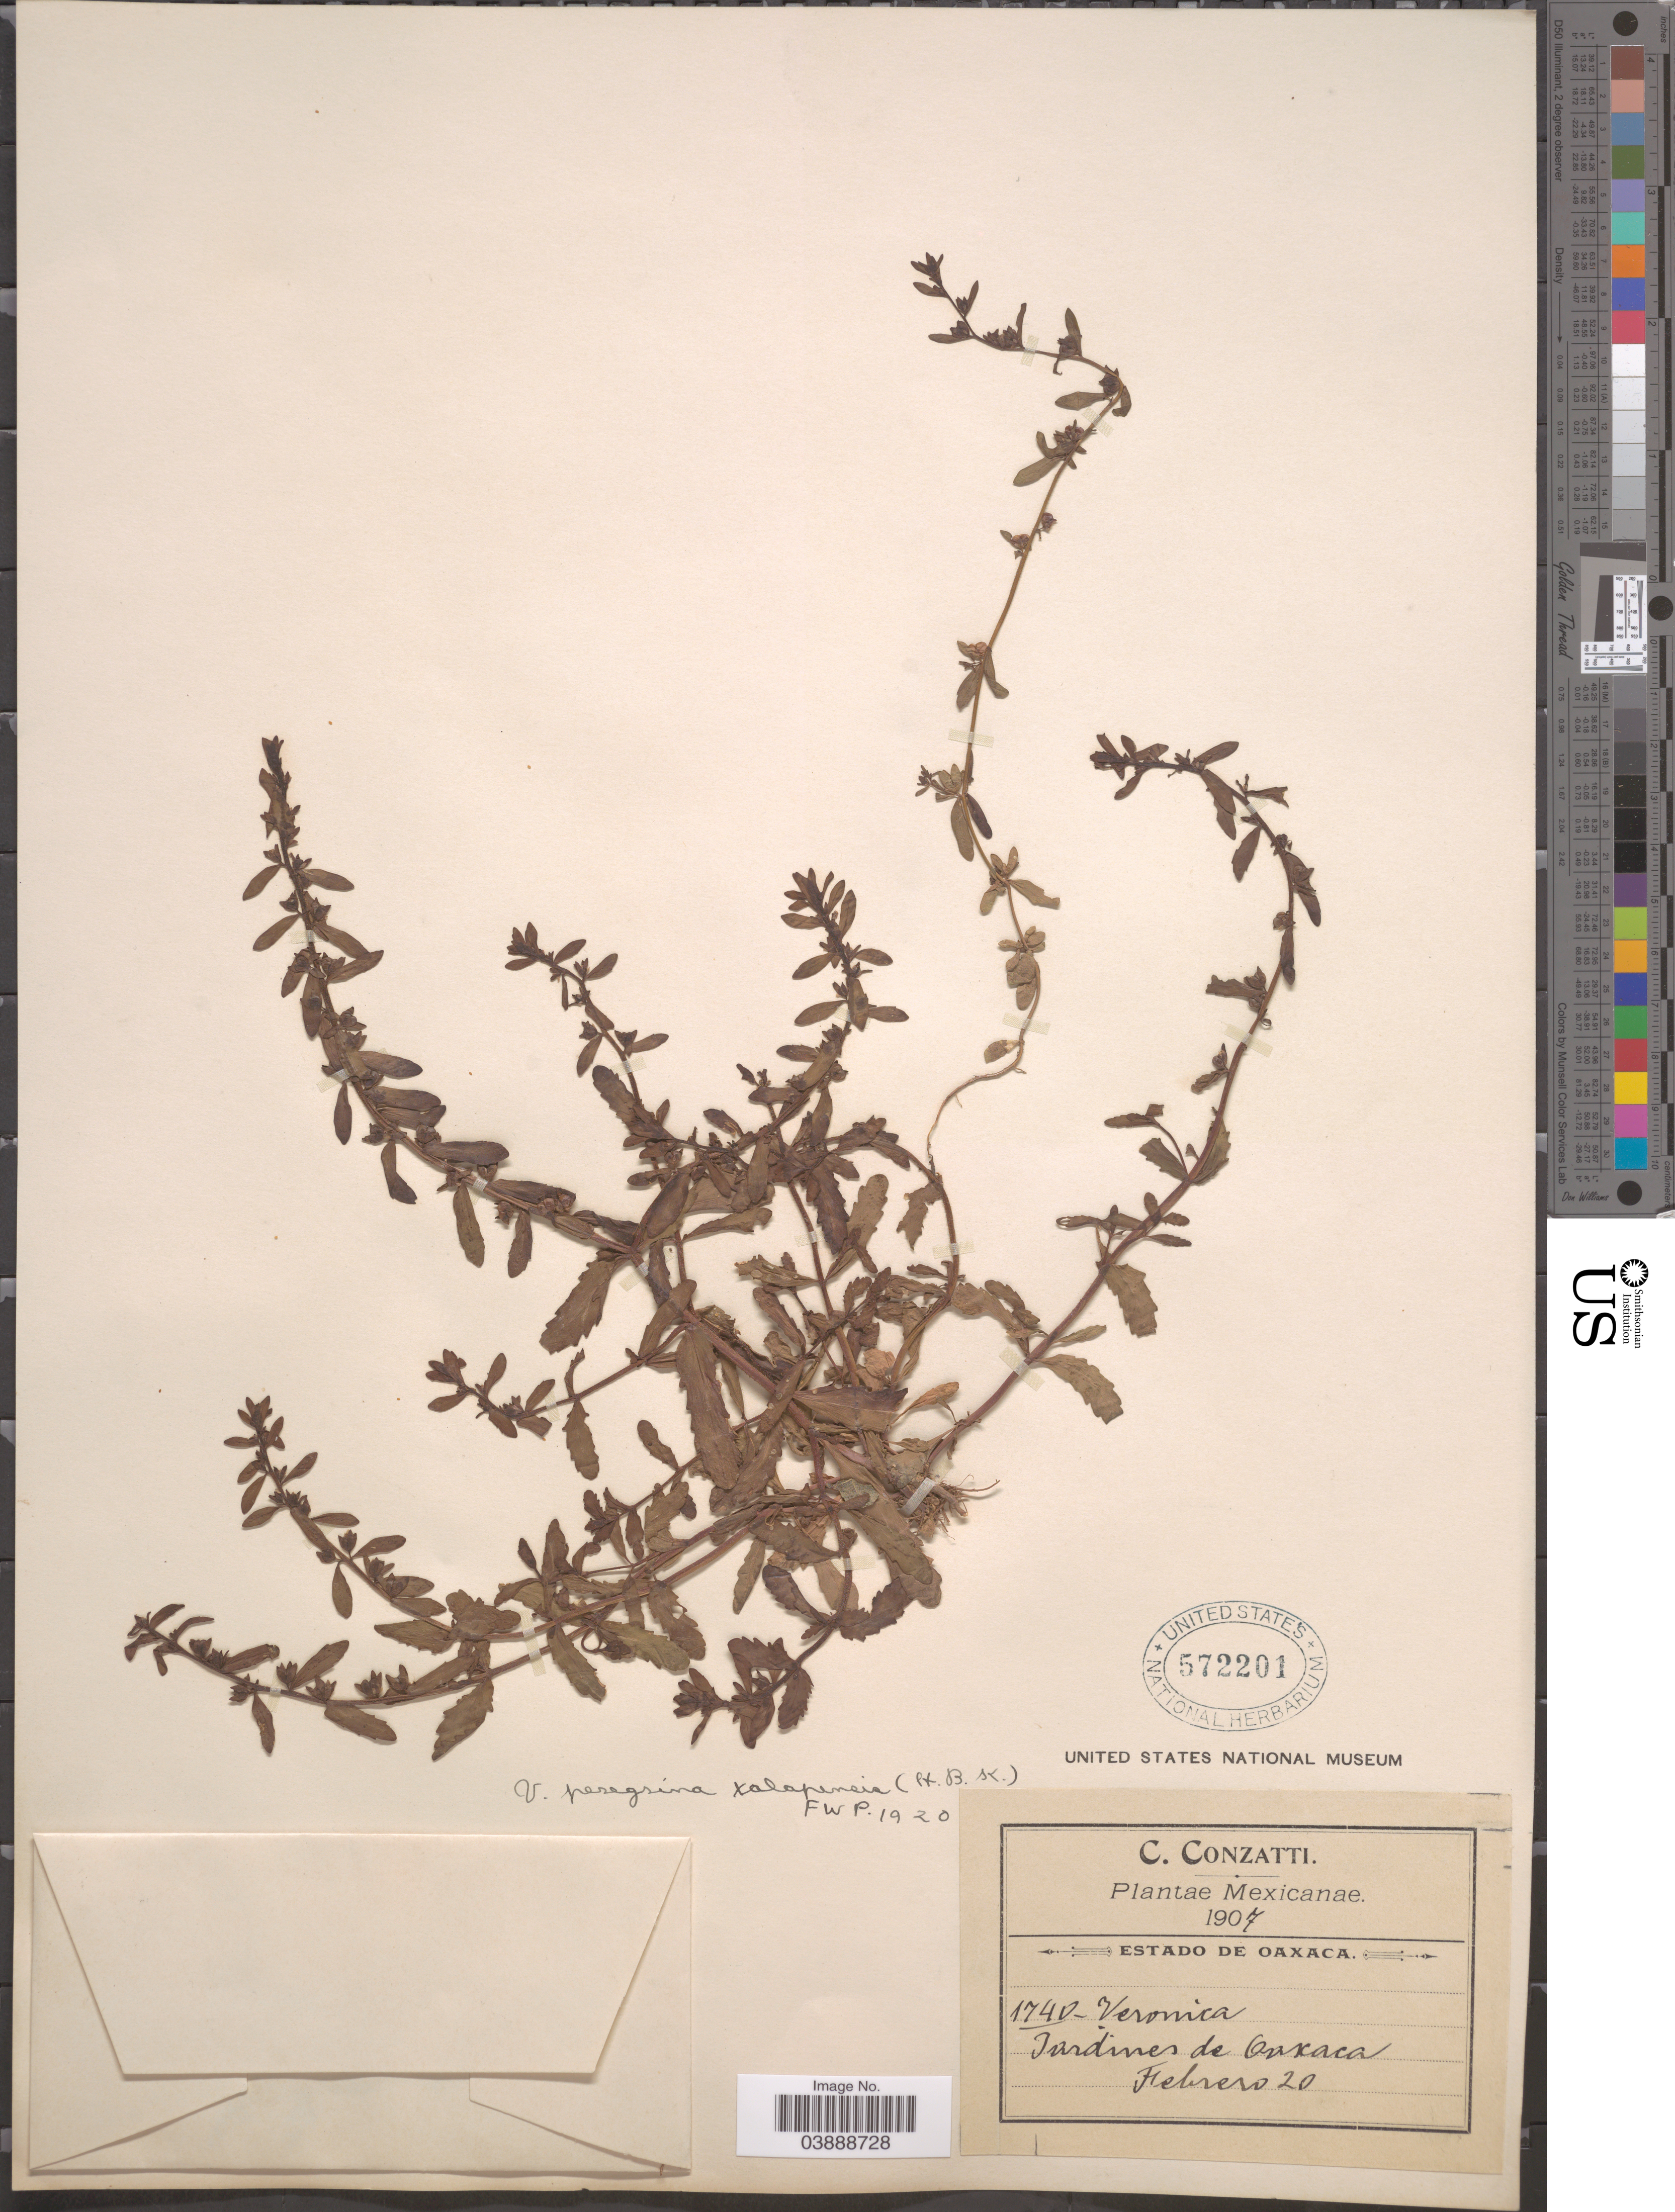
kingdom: Plantae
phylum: Tracheophyta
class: Magnoliopsida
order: Lamiales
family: Plantaginaceae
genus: Veronica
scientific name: Veronica peregrina subsp. xalapensis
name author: (Kunth) Pennell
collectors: C. Conzatti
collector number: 1740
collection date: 1907-02-20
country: Mexico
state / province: Oaxaca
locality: Jardines de Oaxaca.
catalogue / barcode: US 572201